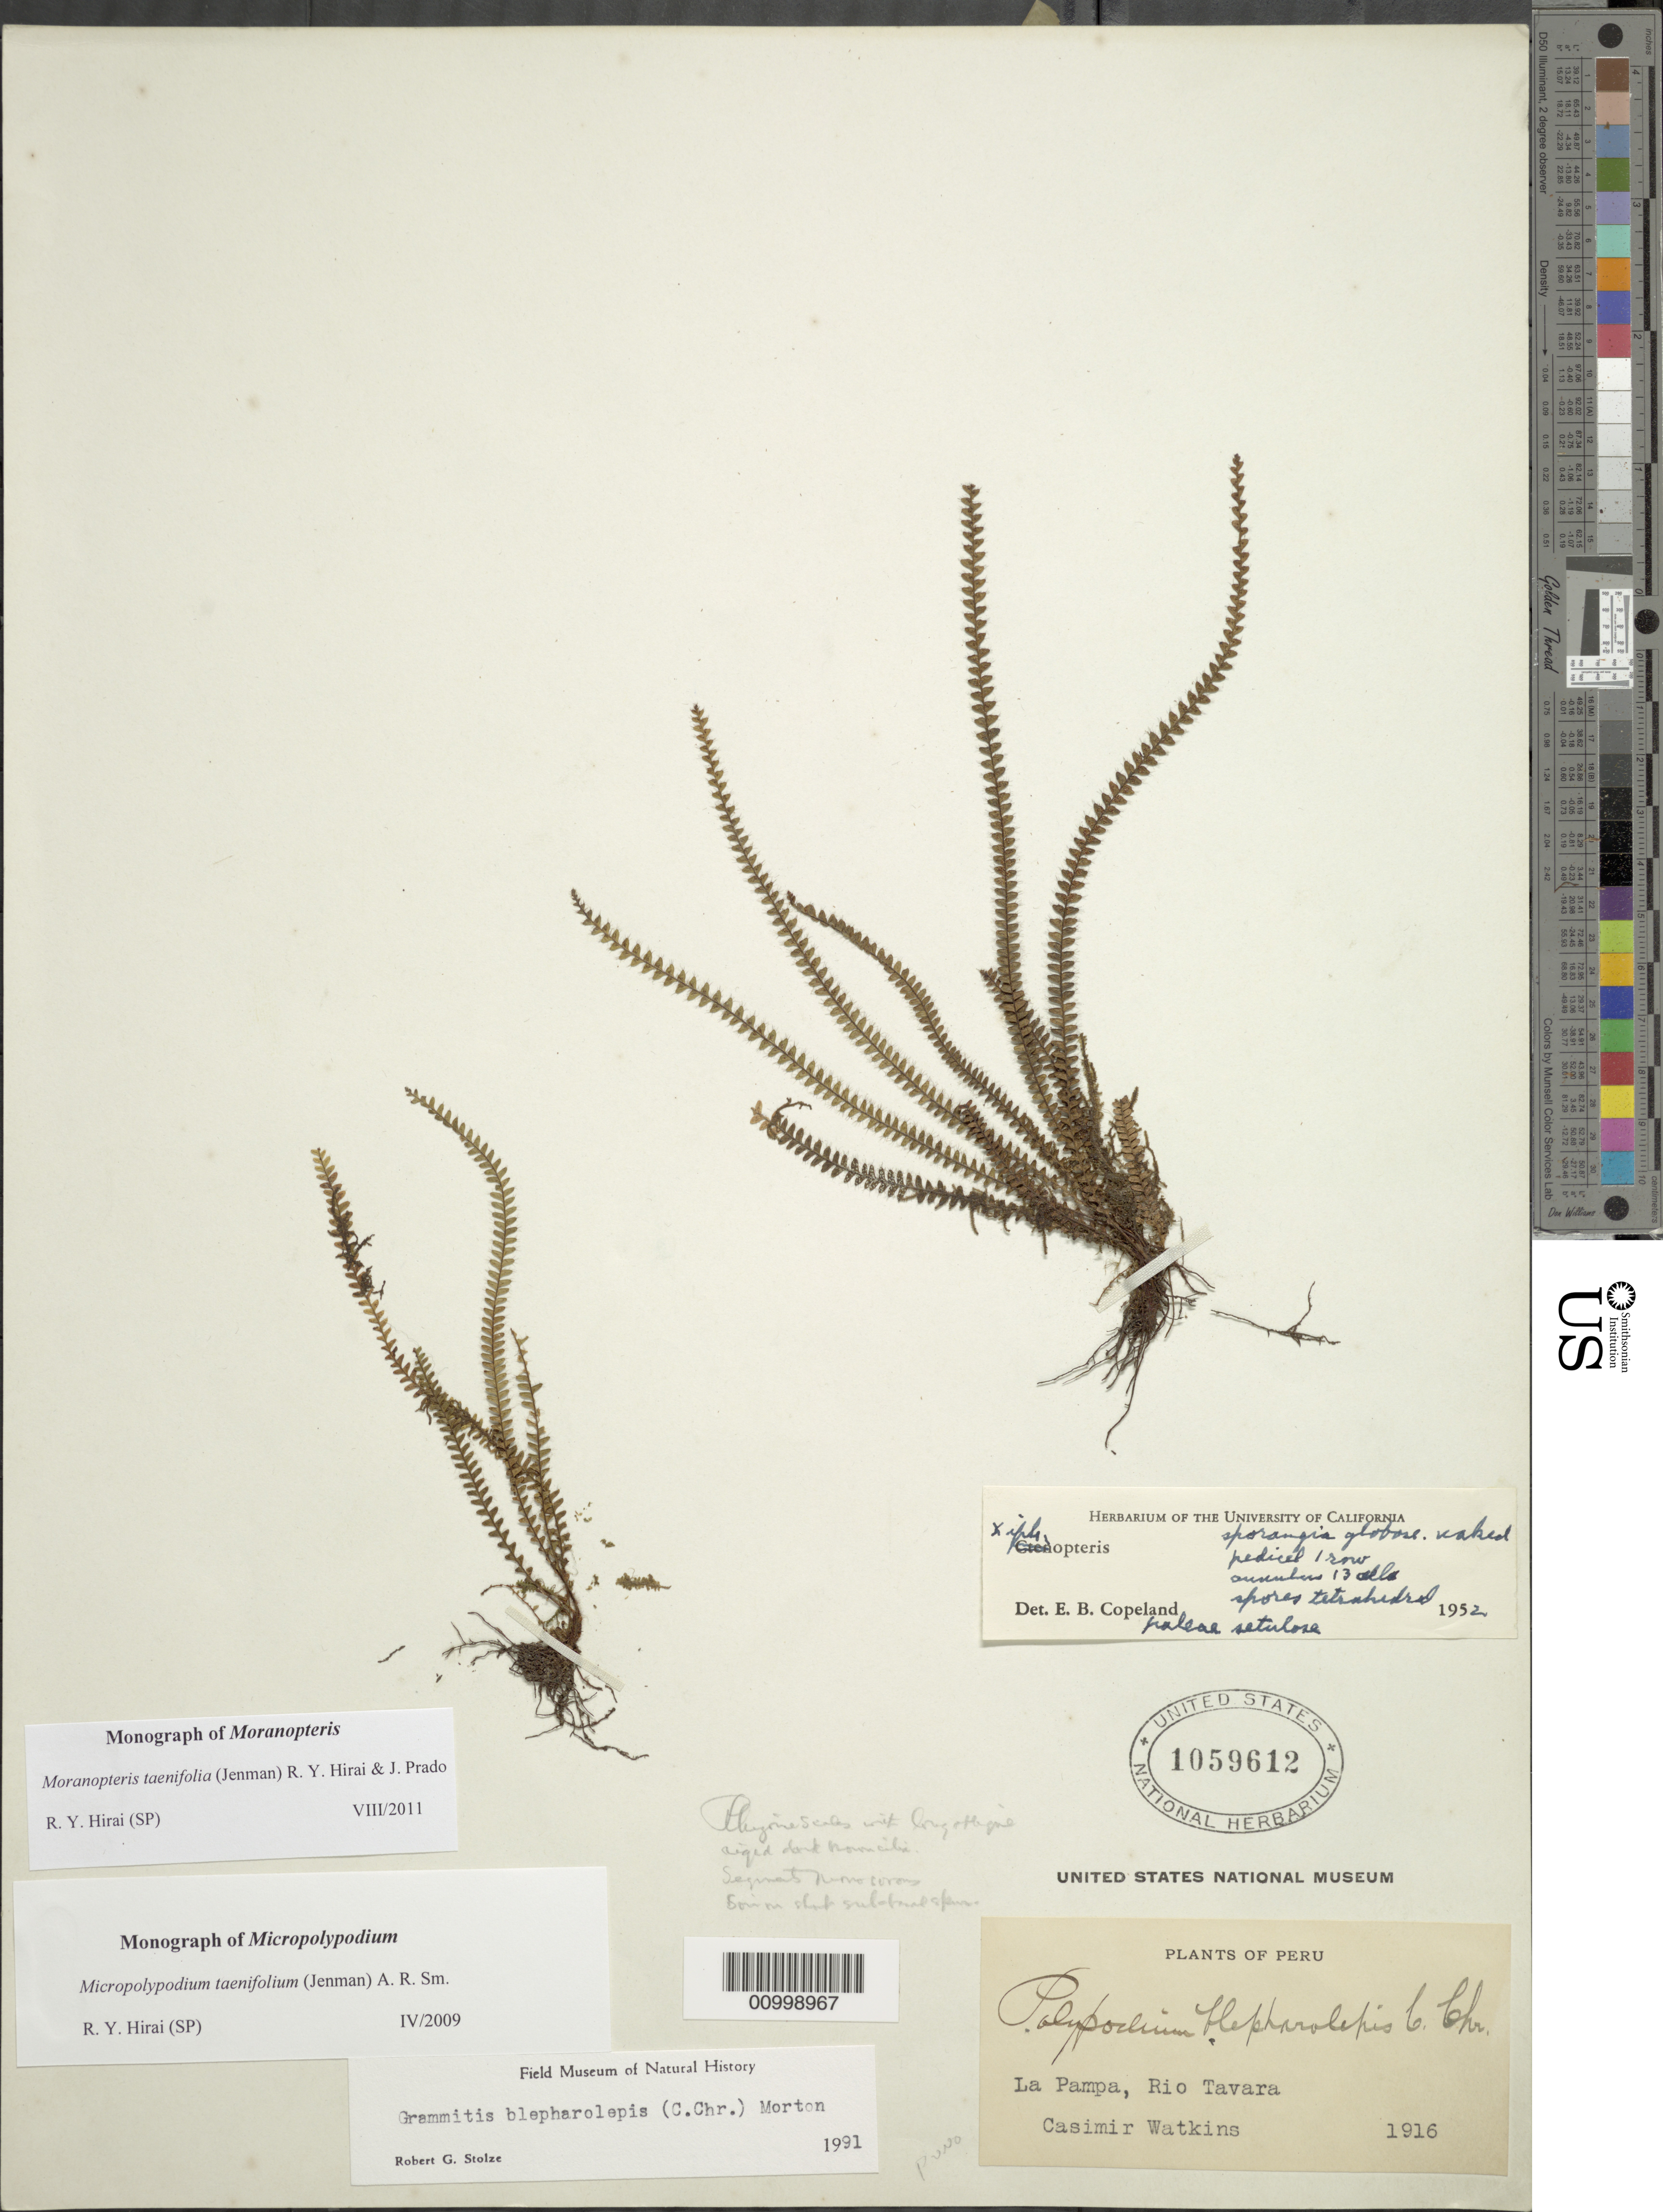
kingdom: Plantae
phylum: Tracheophyta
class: Polypodiopsida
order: Polypodiales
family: Polypodiaceae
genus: Moranopteris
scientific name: Moranopteris taenifolia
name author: (Jenman) R. Y. Hirai & J. Prado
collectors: C. Watkins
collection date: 1916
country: Peru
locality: La Pampa, Rio Tavara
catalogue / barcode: US 1059612